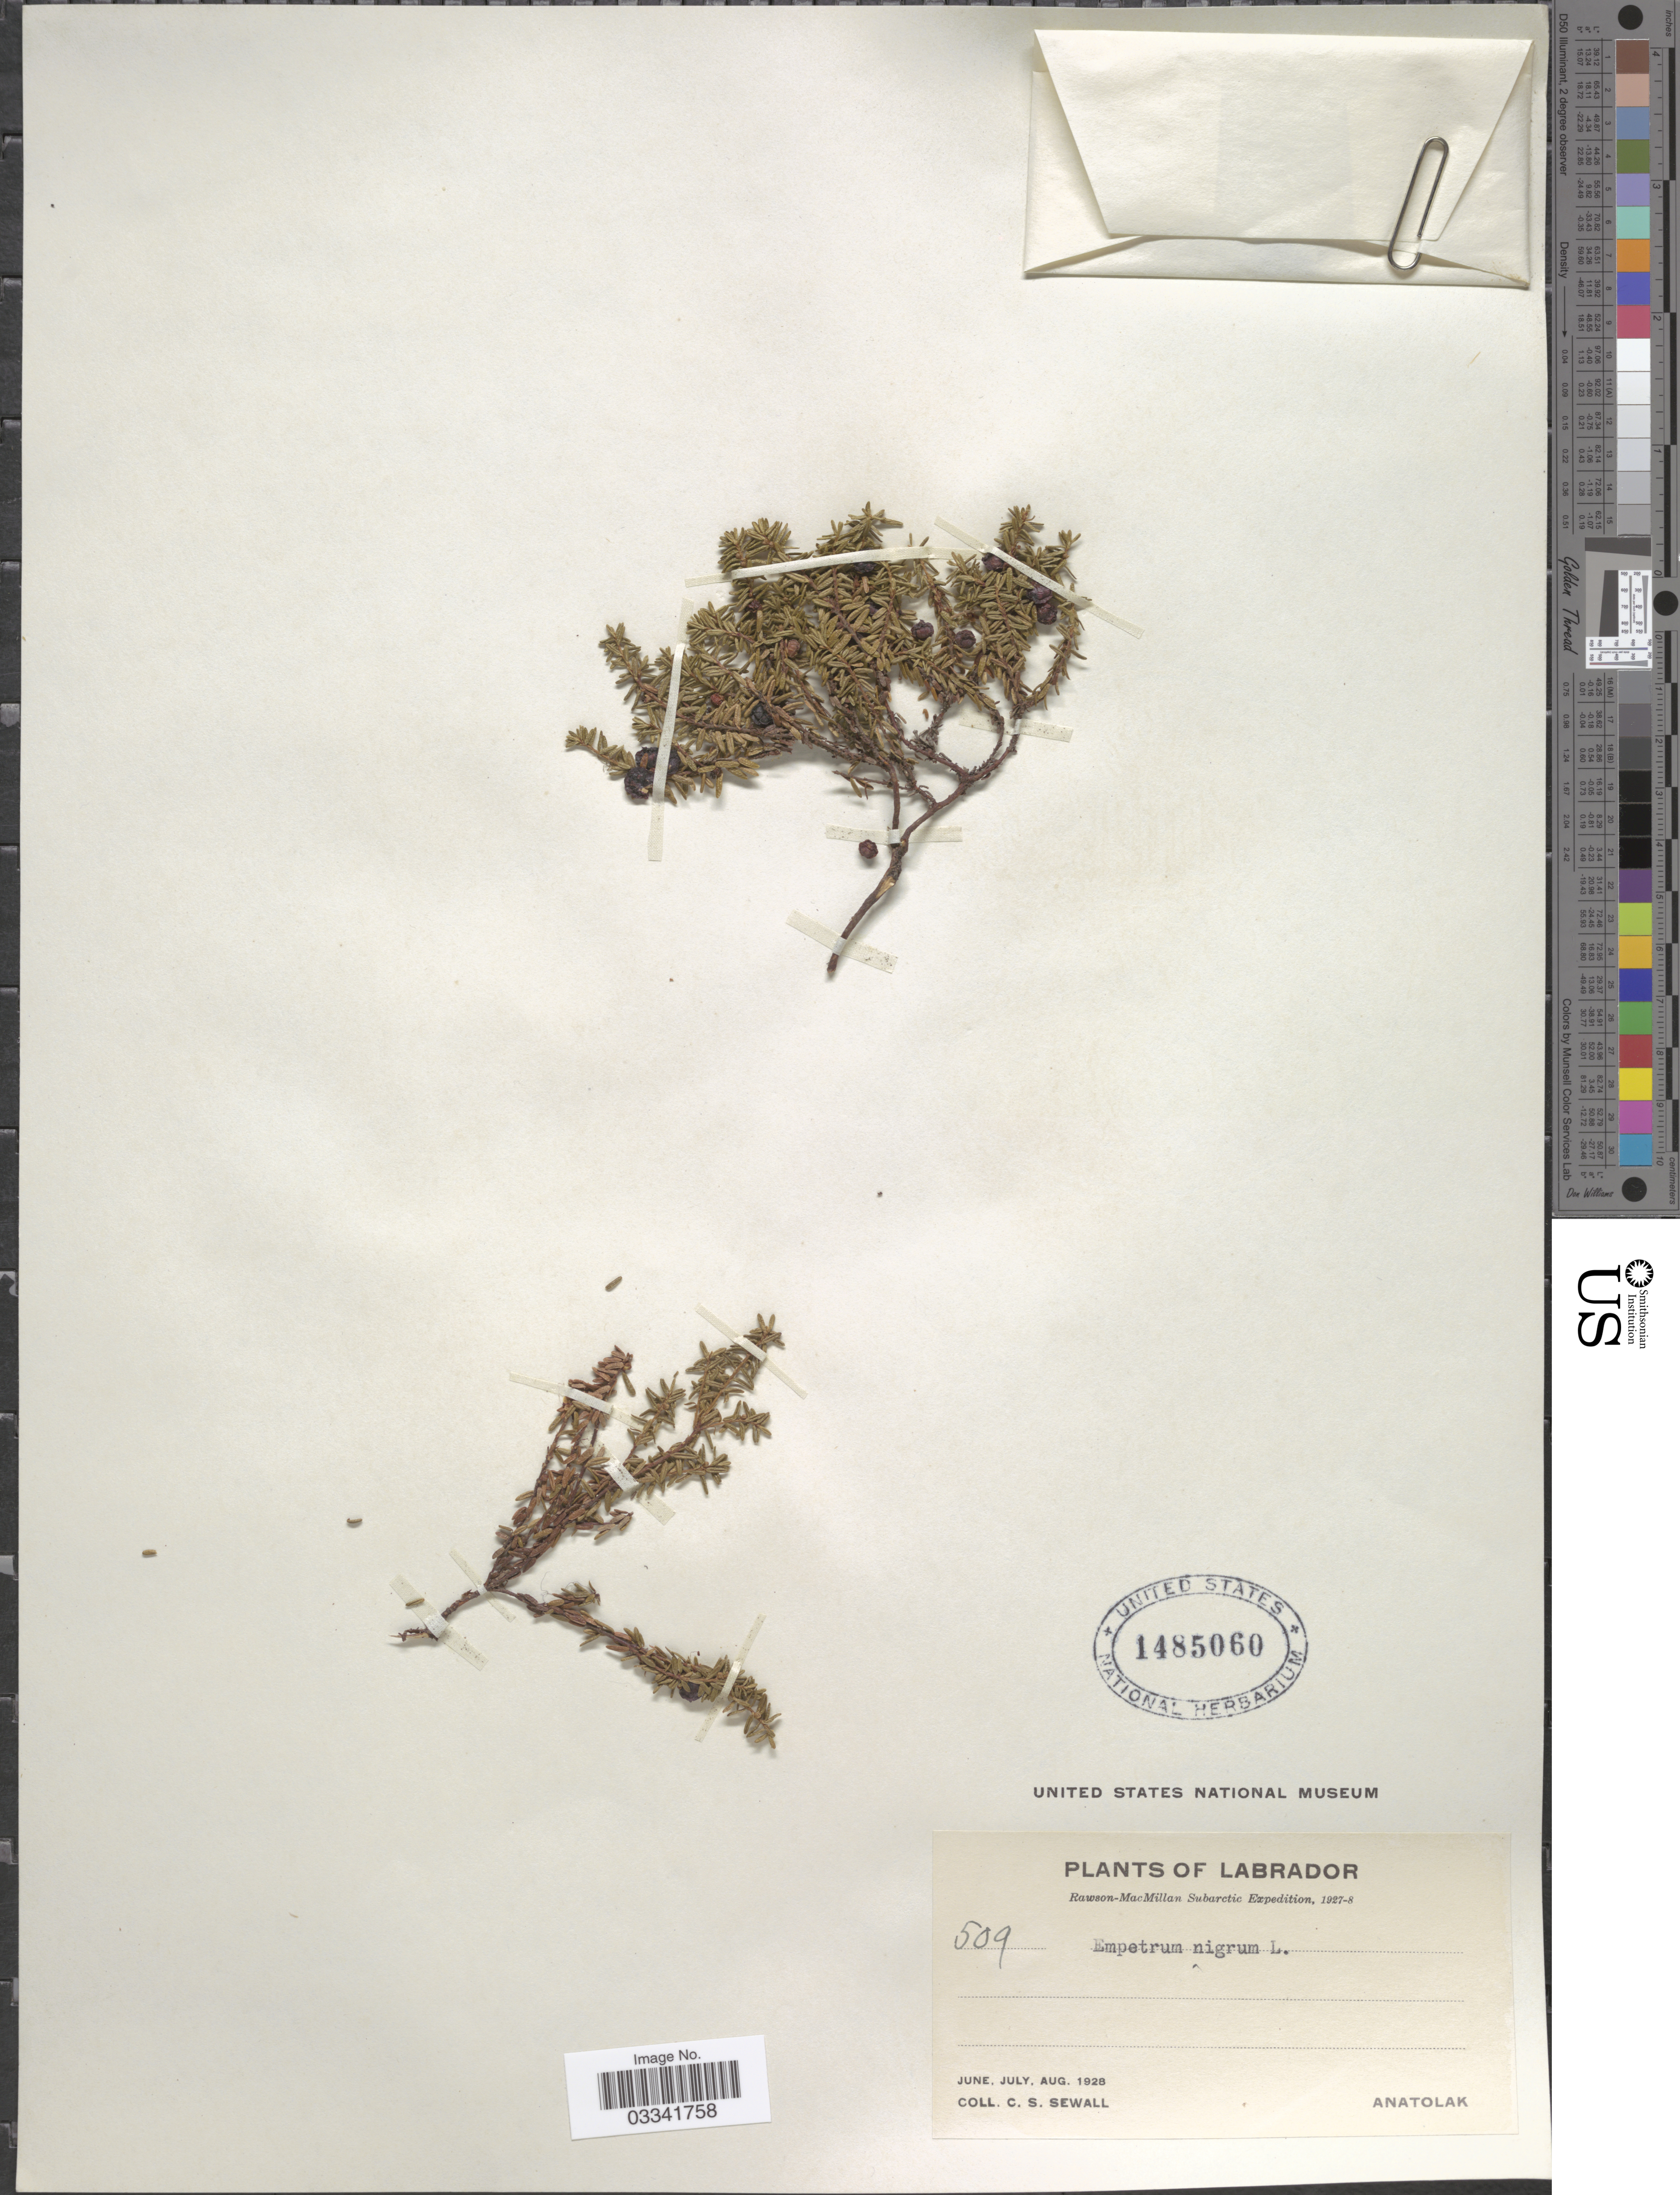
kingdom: Plantae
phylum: Tracheophyta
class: Magnoliopsida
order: Ericales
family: Ericaceae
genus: Empetrum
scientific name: Empetrum nigrum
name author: L.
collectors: C. Sewall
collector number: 509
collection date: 1928-06/1928-08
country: Canada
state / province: Newfoundland and Labrador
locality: Labrador. Anatolak.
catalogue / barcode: US 1485060